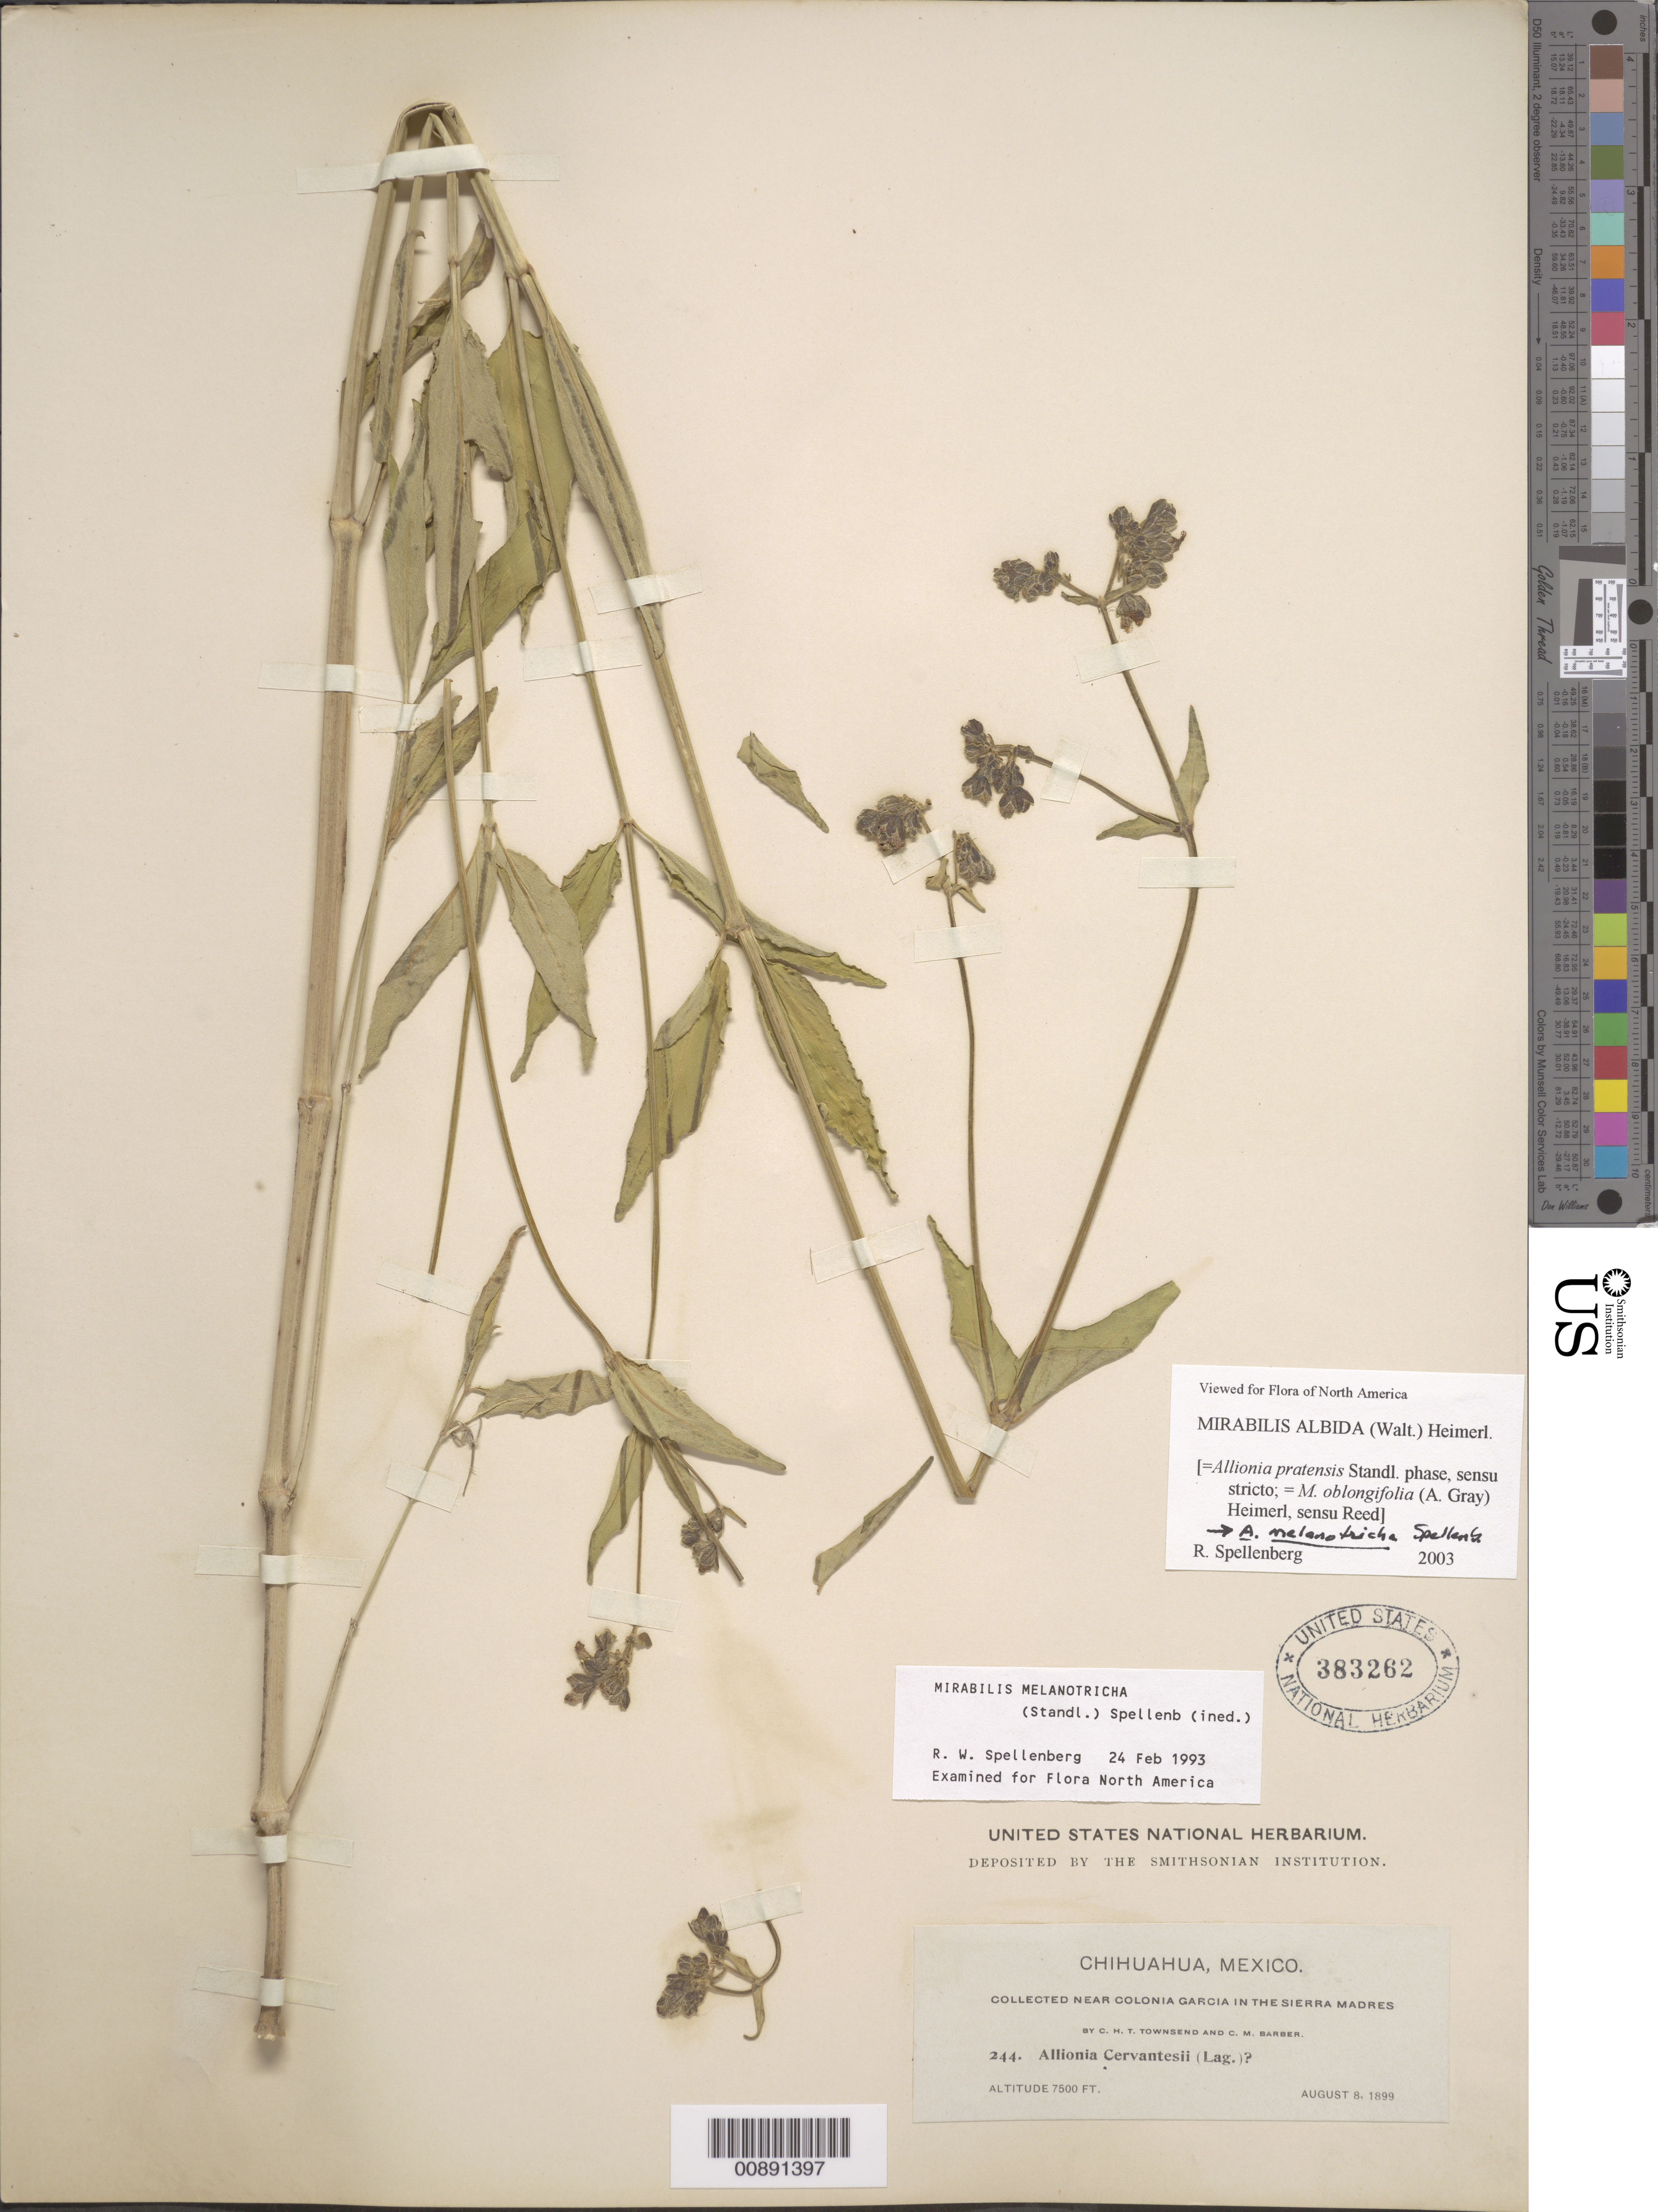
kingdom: Plantae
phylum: Tracheophyta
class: Magnoliopsida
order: Caryophyllales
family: Nyctaginaceae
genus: Mirabilis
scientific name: Mirabilis albida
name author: (Walter) Heimerl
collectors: C. H. T. Townsend & C. Barber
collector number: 244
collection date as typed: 08 Aug 1899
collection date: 1899-08-08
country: Mexico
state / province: Chihuahua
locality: Near Colonia García in the Sierra Madre, Chihuahua.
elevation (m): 2286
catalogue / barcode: US 383262